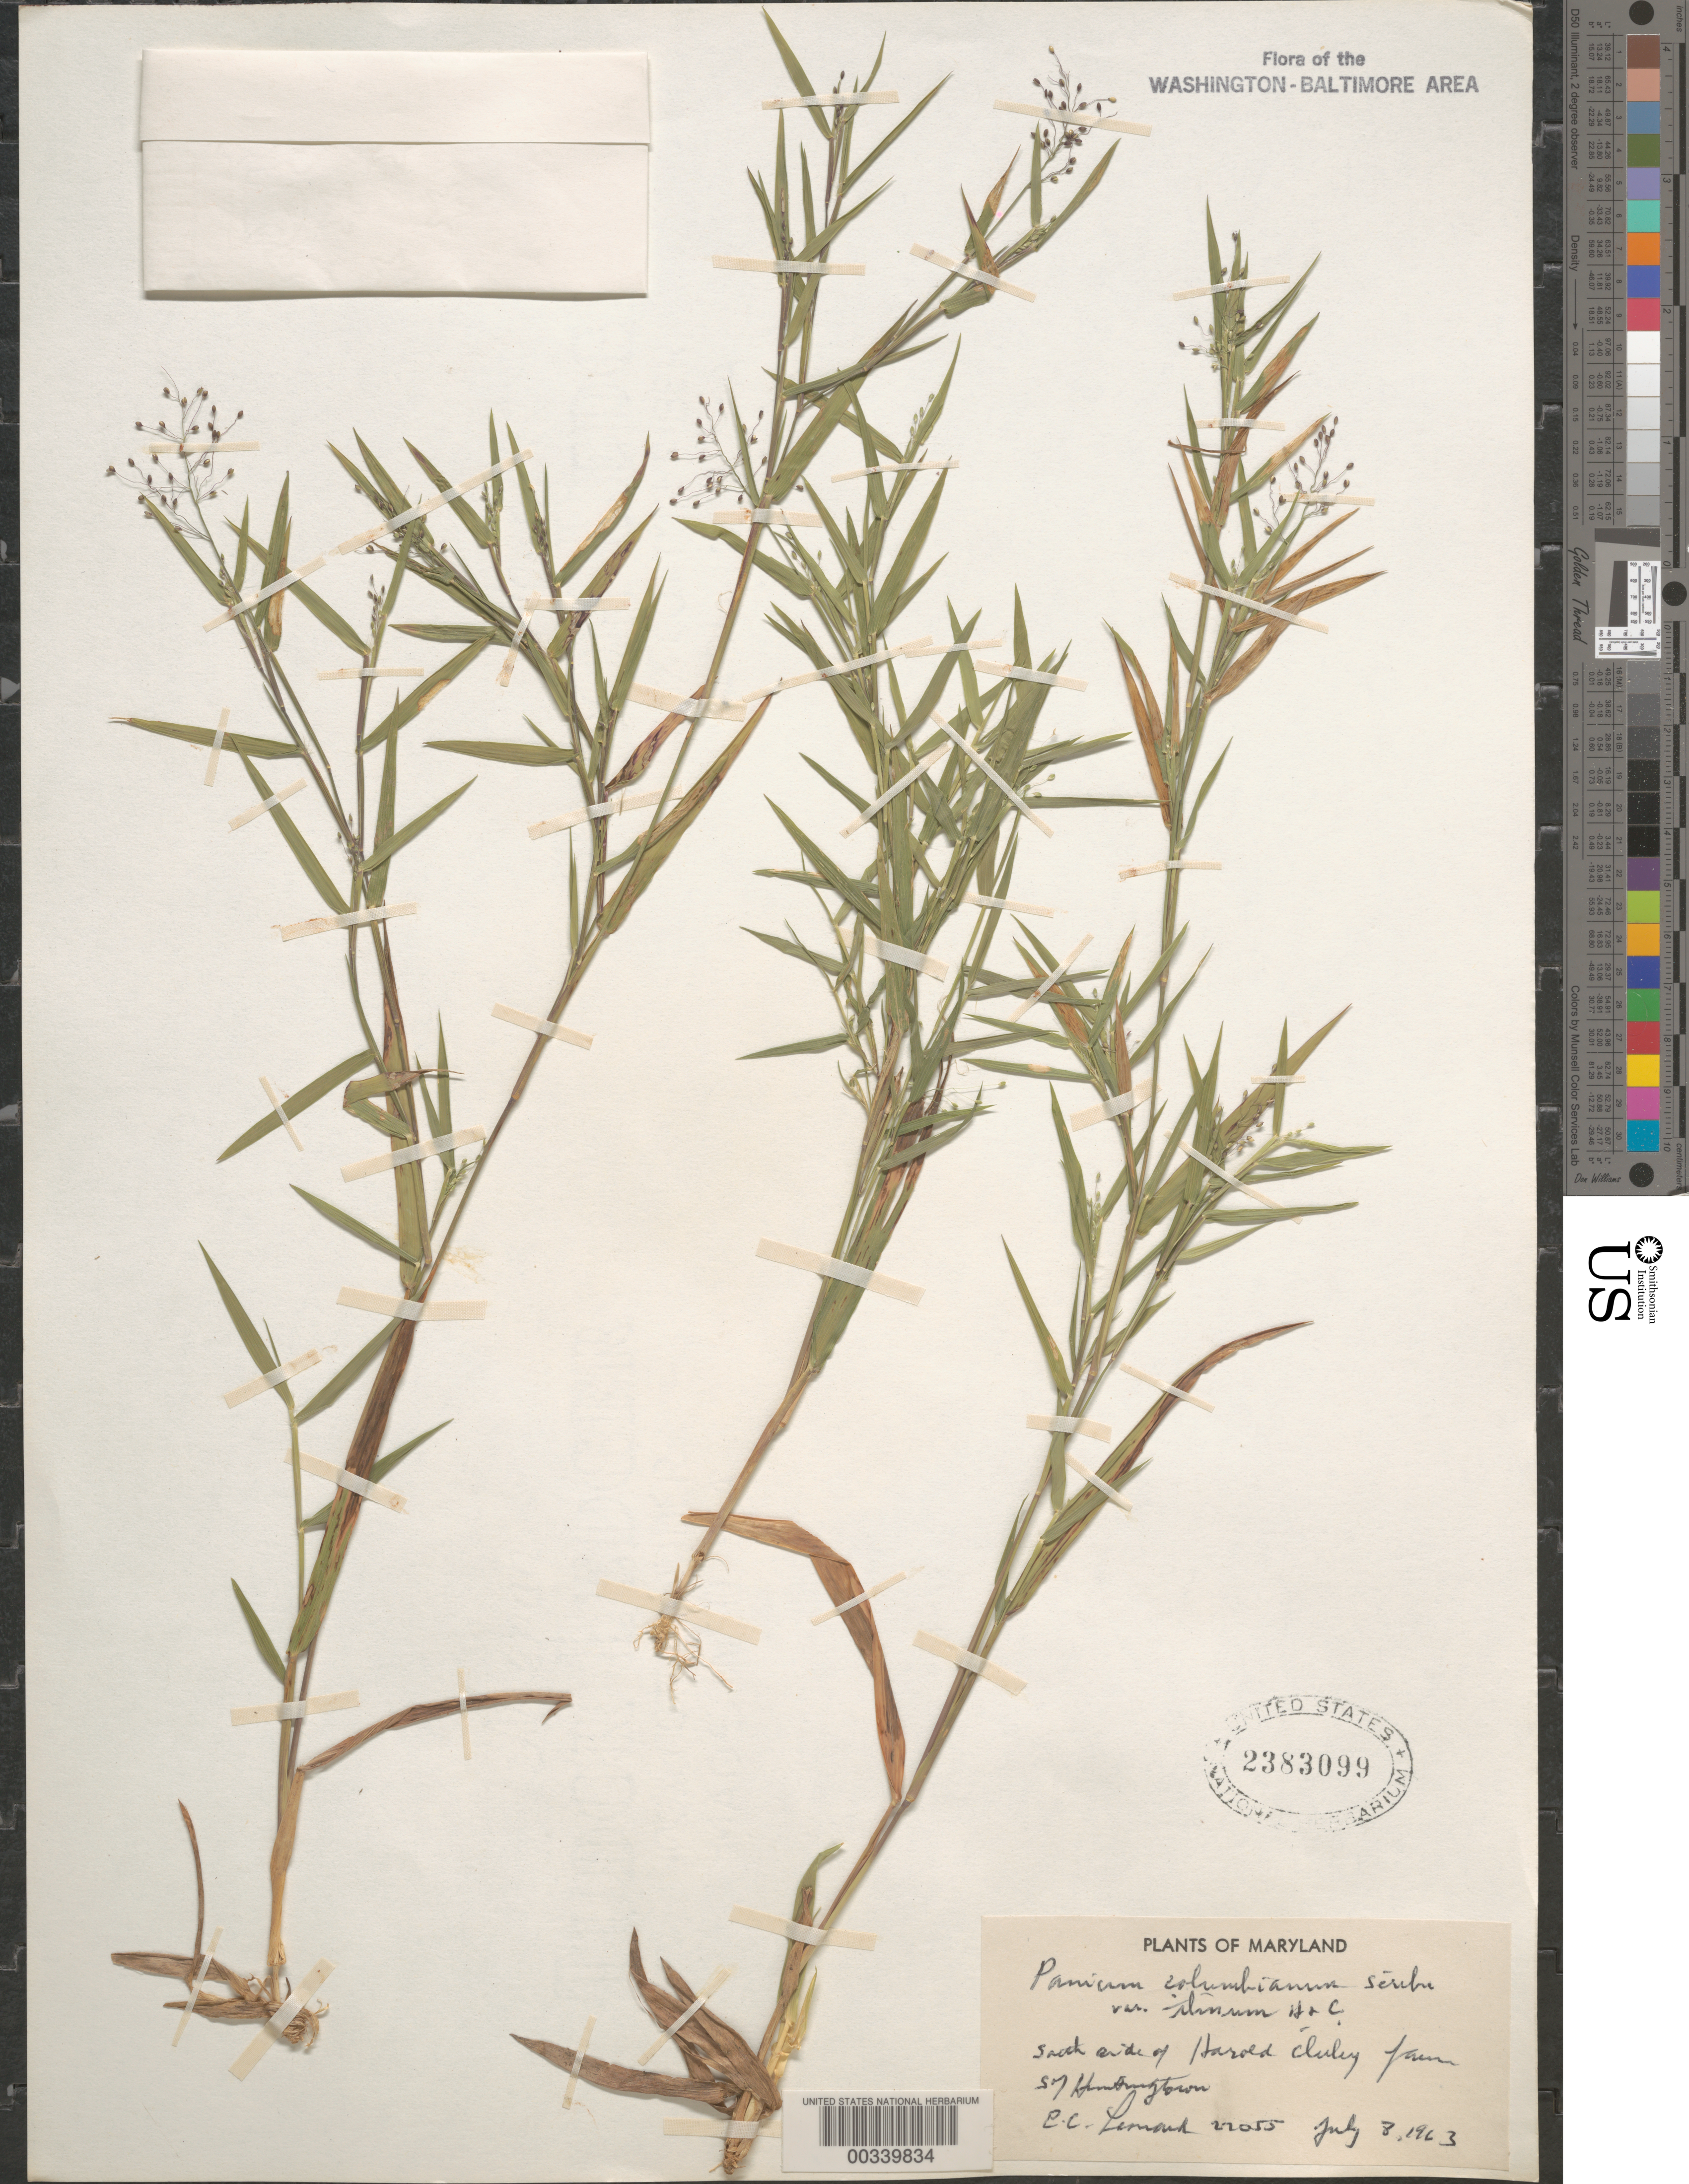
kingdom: Plantae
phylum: Tracheophyta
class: Liliopsida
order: Poales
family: Poaceae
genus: Dichanthelium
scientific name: Dichanthelium sabulorum var. thinium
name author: (Hitchc. & Chase) Gould & C.A. Clark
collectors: E. C. Leonard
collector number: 22055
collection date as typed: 08 Jul 1963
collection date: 1963-07-08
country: United States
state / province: Maryland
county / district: Calvert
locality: S of Huntingtown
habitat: Farm land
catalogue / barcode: US 2383099